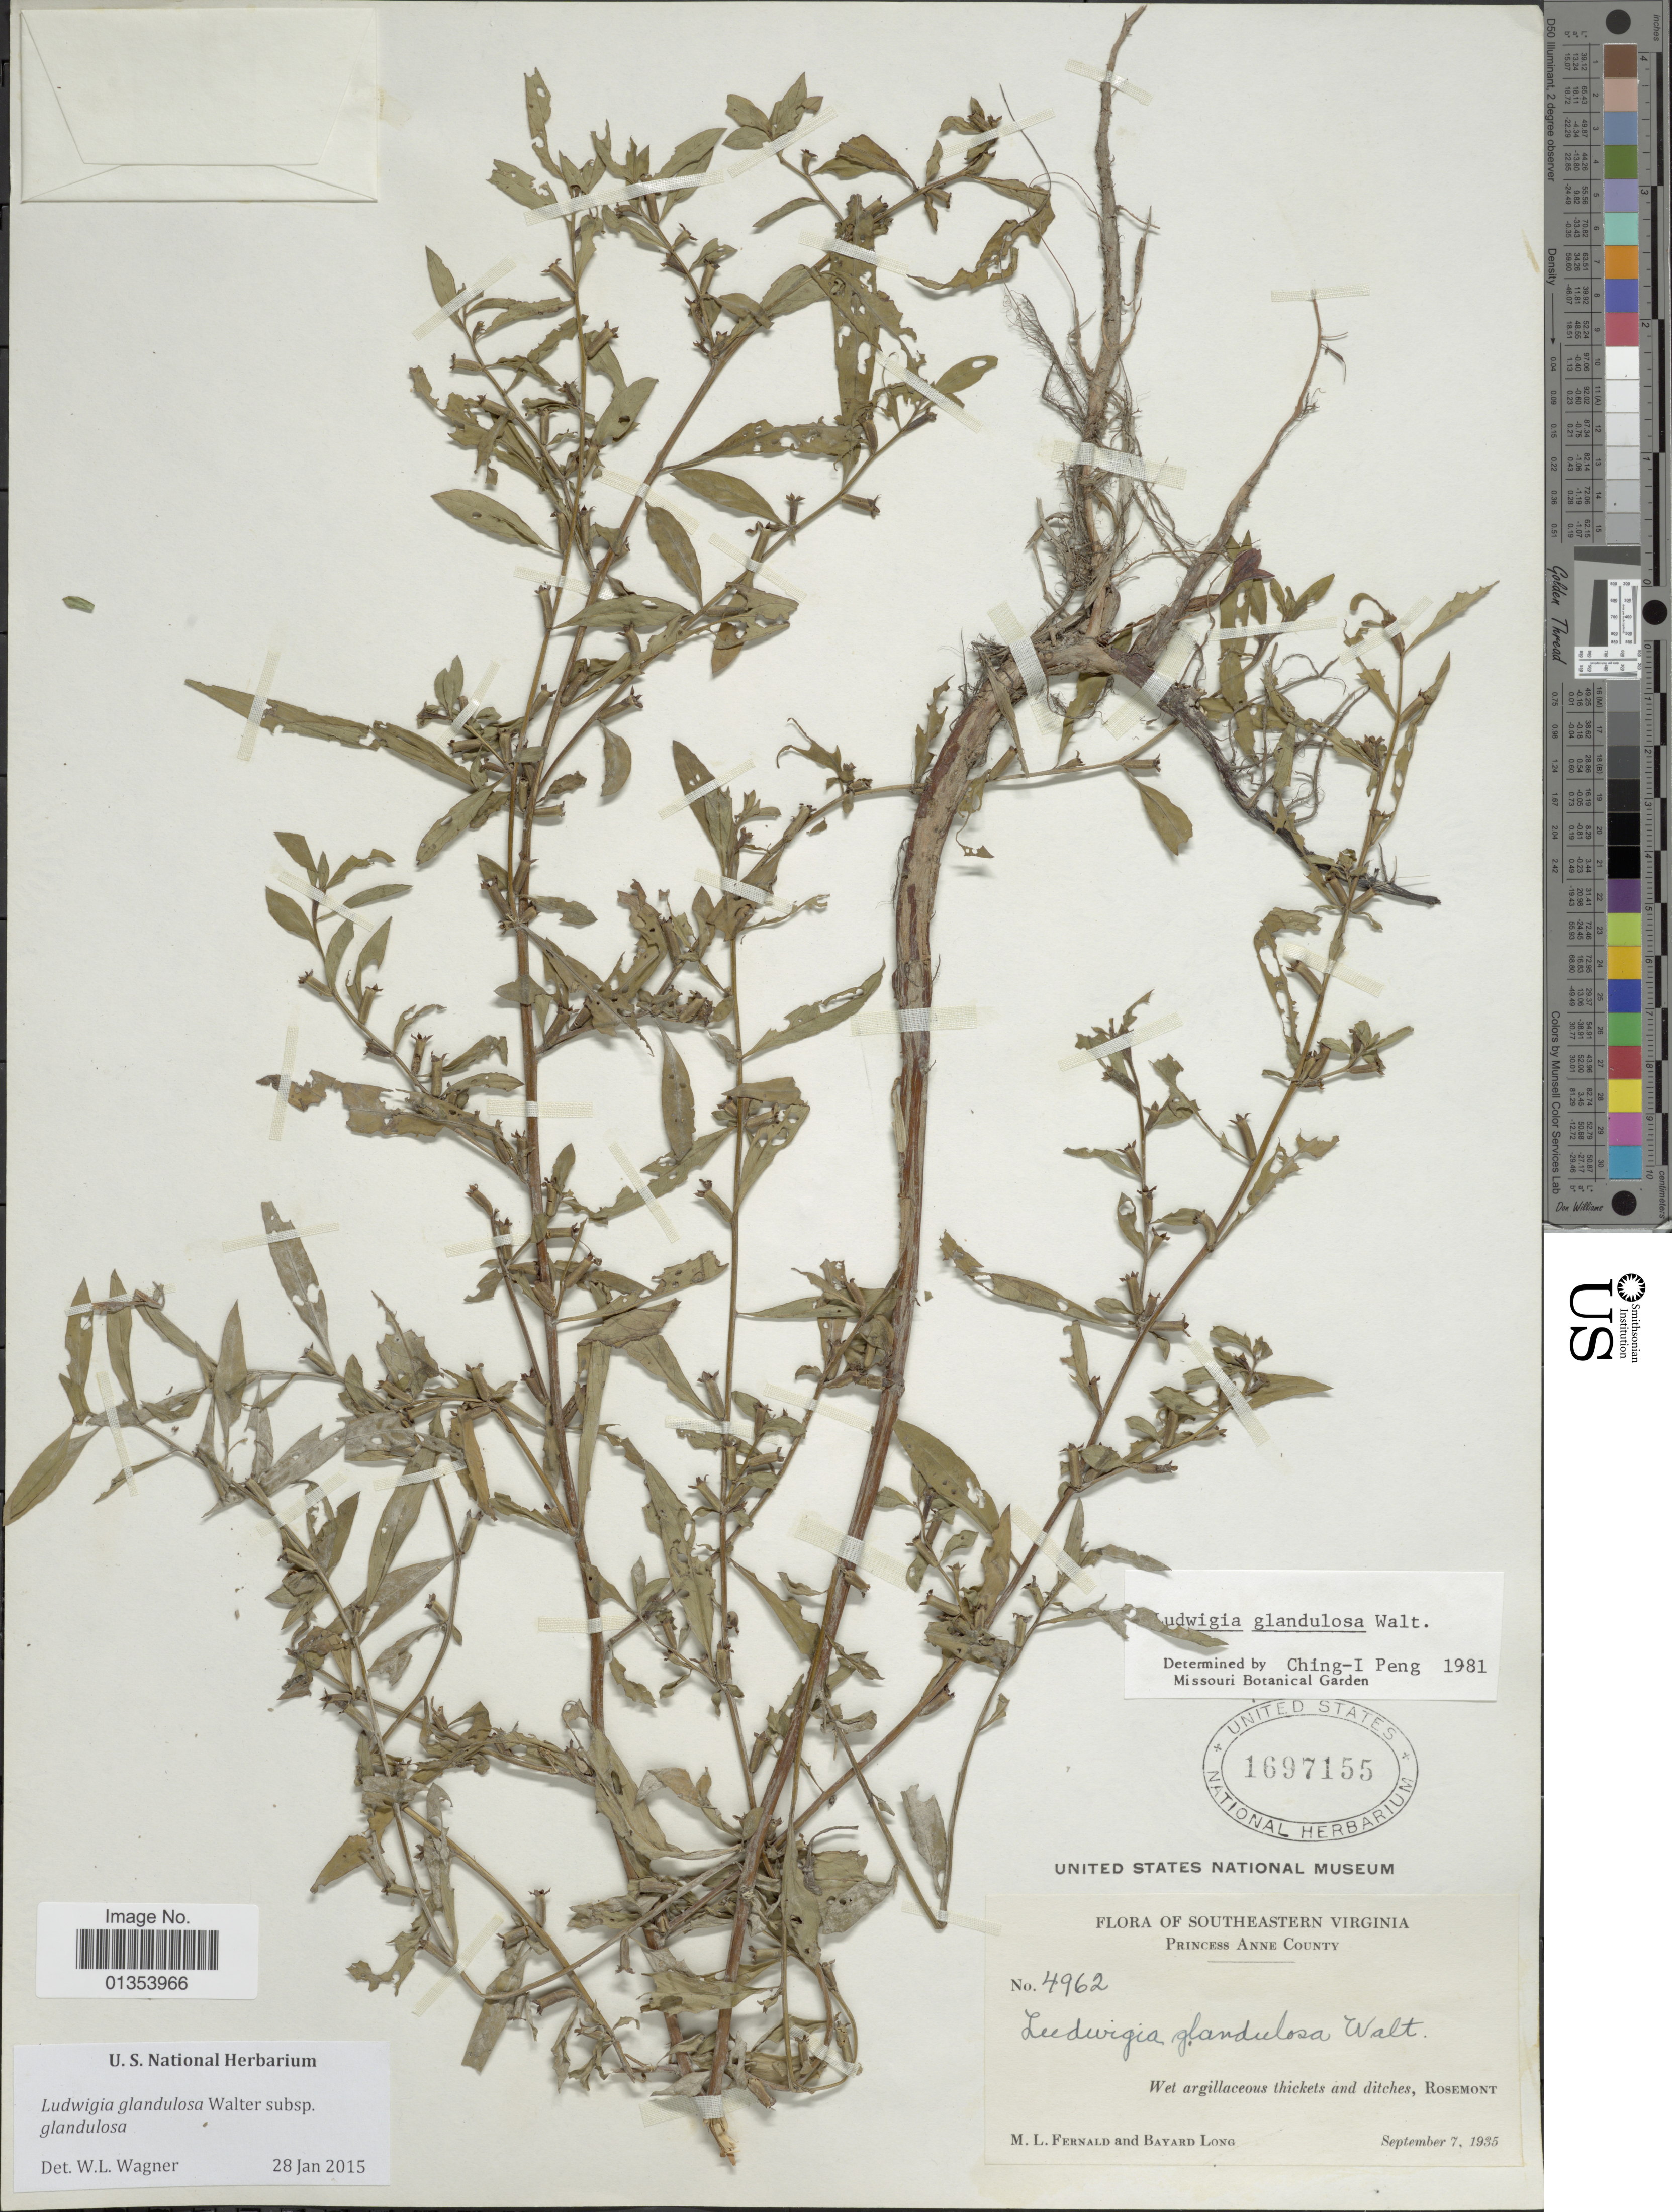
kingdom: Plantae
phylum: Tracheophyta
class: Magnoliopsida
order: Myrtales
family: Onagraceae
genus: Ludwigia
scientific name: Ludwigia glandulosa subsp. glandulosa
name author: Walter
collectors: M. L. Fernald & B. Long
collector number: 4962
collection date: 1935-09-07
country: United States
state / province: Virginia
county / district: City of Virginia Beach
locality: Southeastern Virginia, (Princess Anne County, obsolete), Rosemont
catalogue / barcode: US 1697155